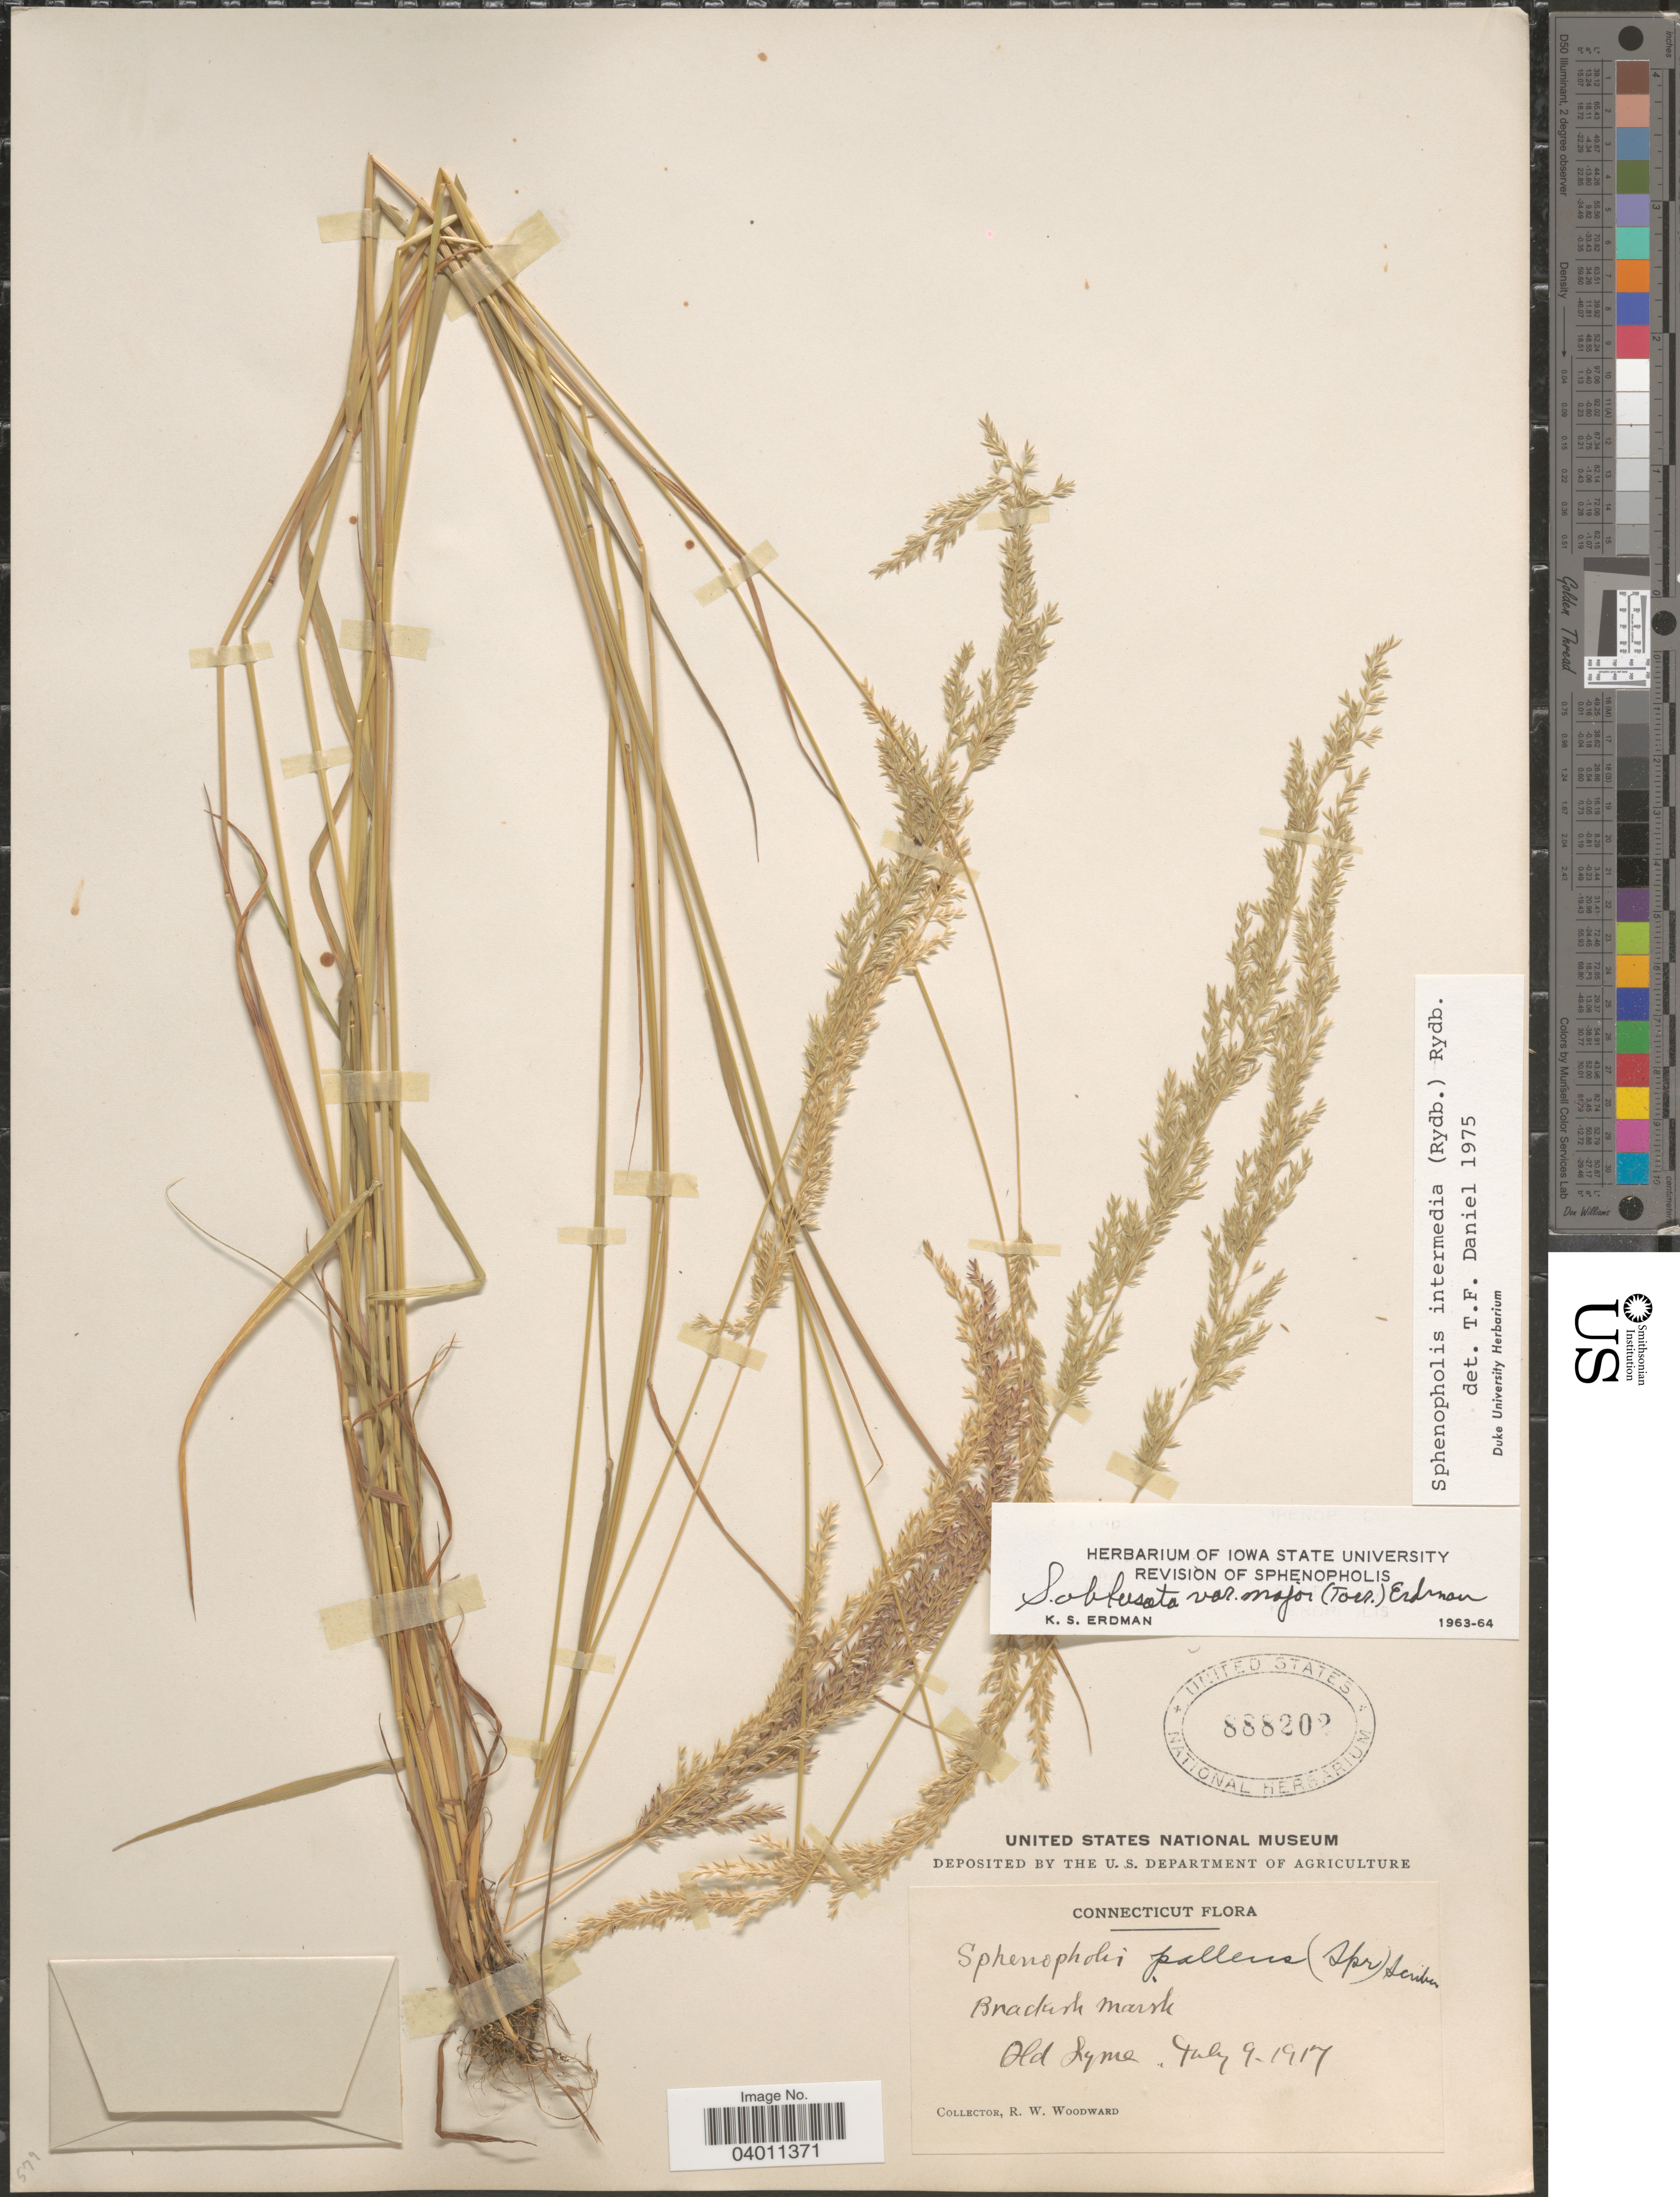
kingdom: Plantae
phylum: Tracheophyta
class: Liliopsida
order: Poales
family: Poaceae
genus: Sphenopholis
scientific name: Sphenopholis intermedia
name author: (Rydb.) Rydb.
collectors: R. Woodward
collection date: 1917-07-09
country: United States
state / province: Connecticut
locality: Brackish marsh. Old Lyme.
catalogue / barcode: US 888202